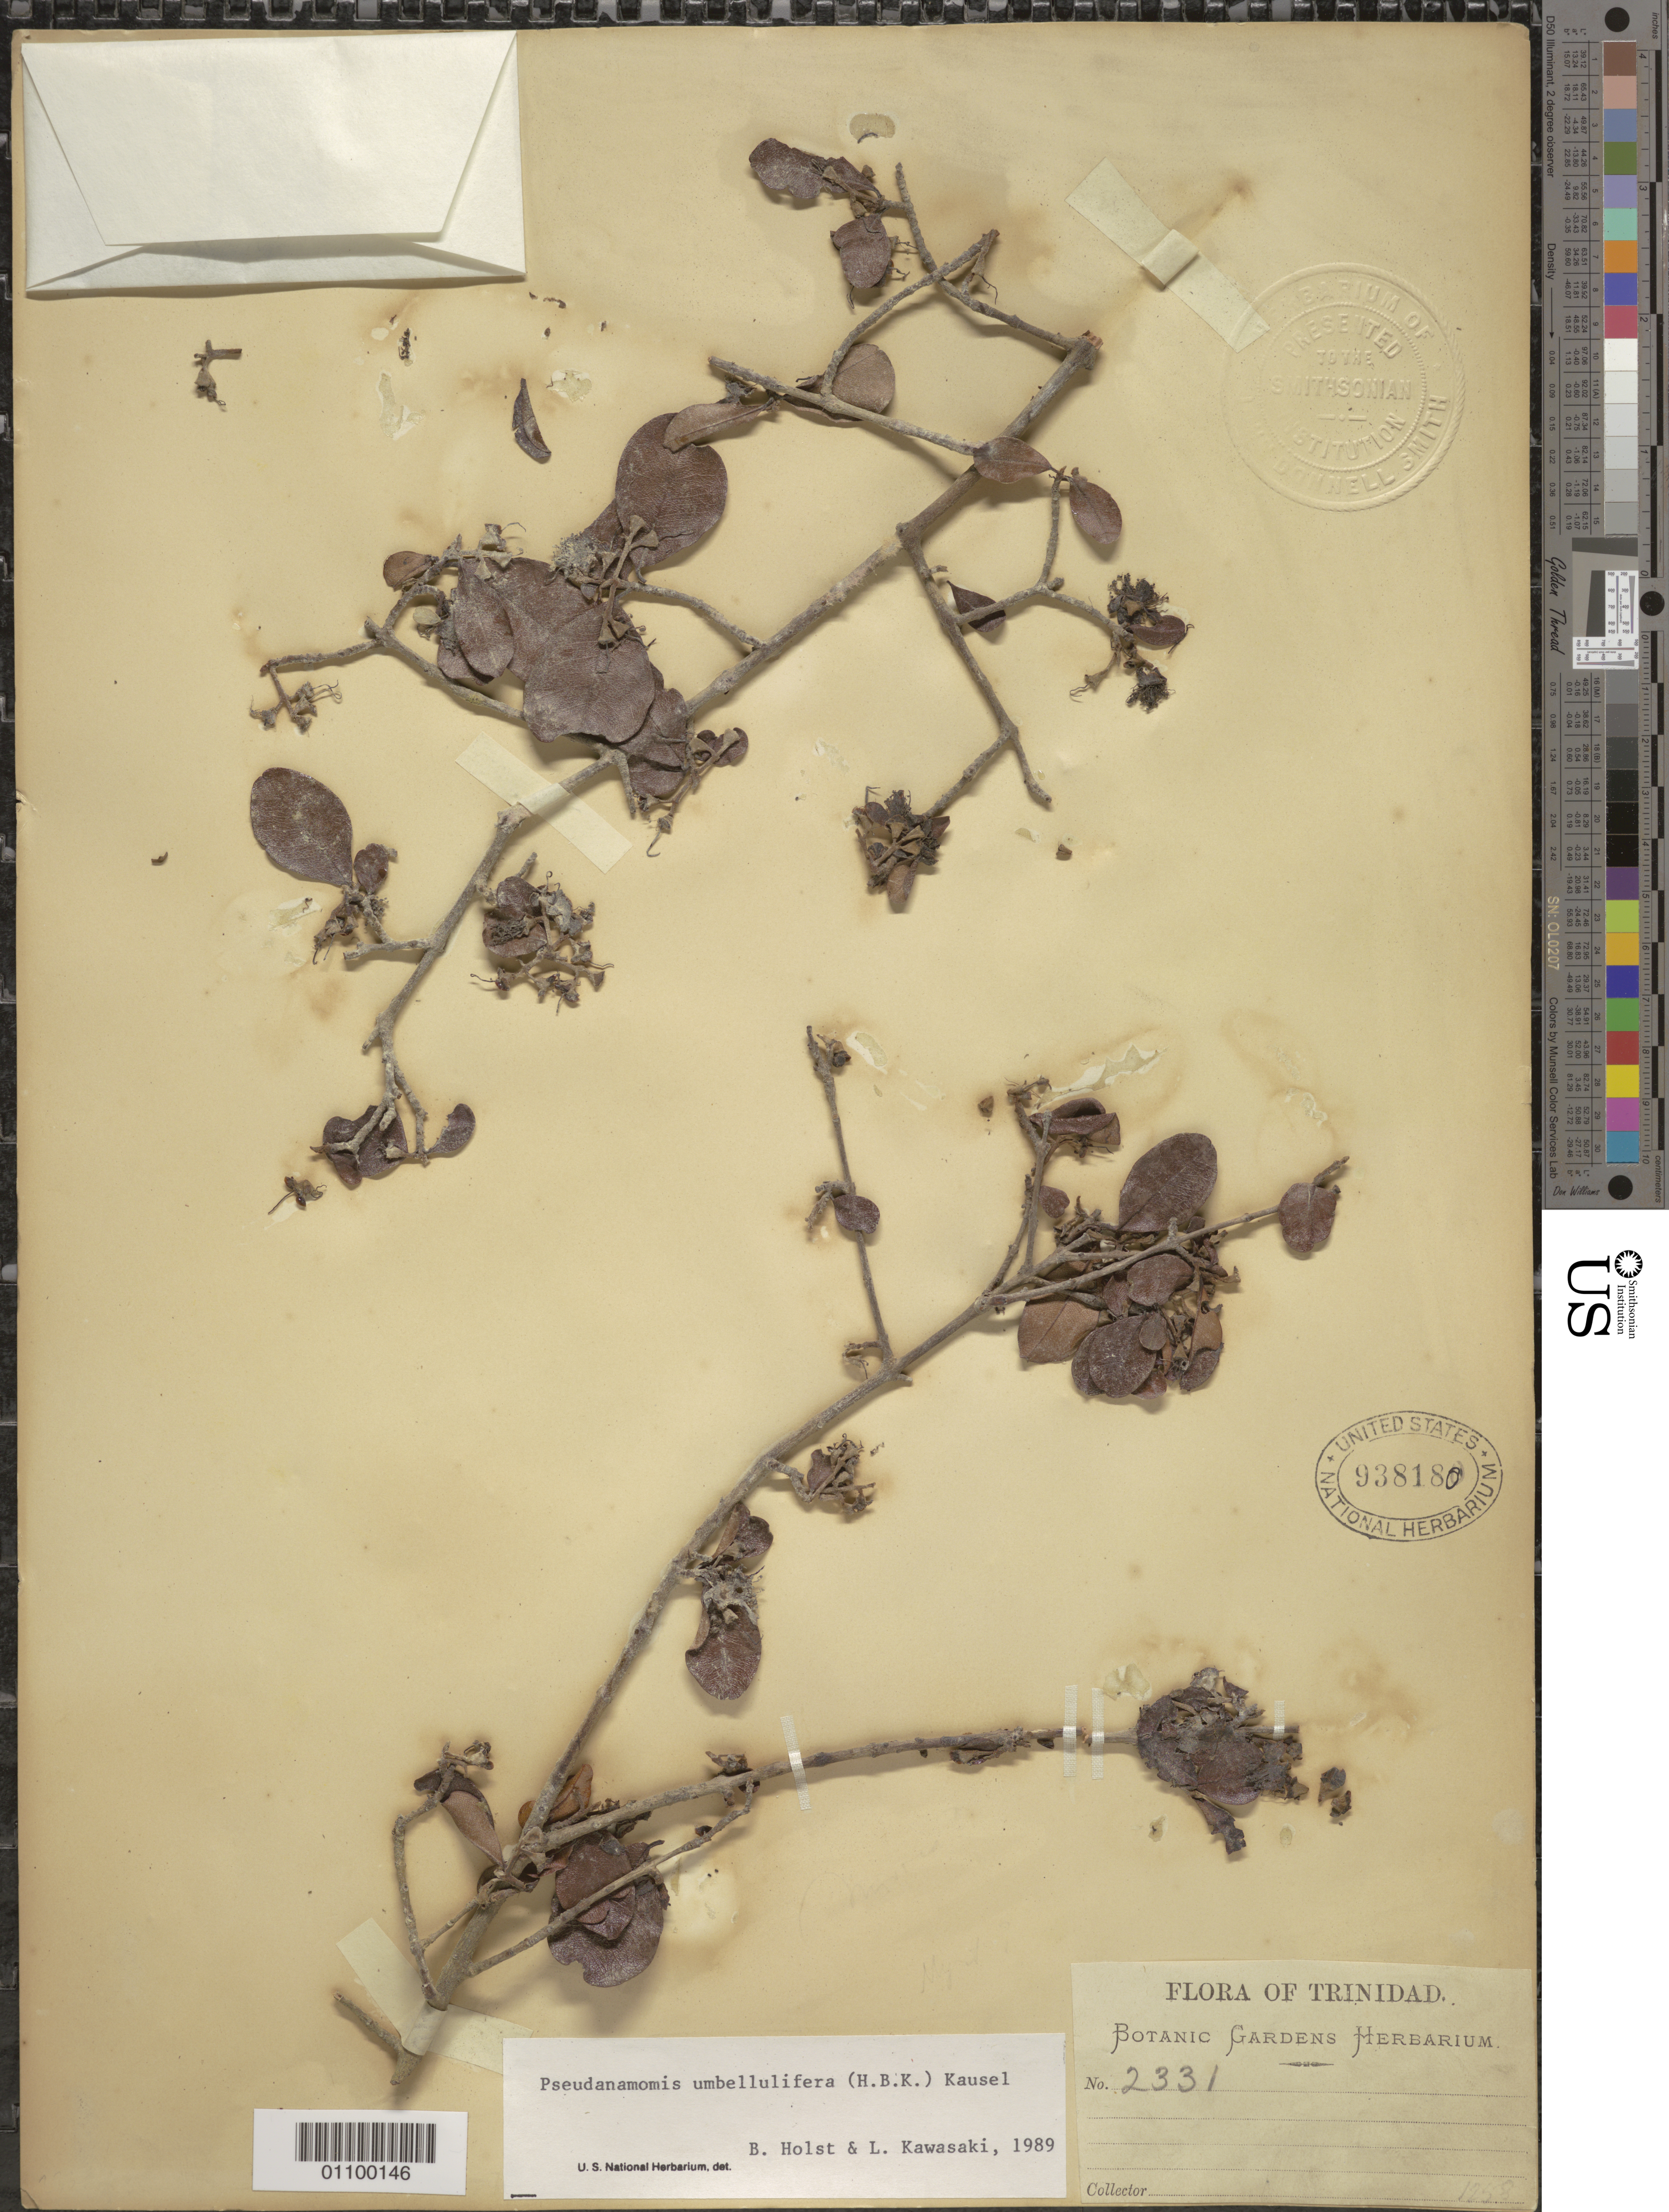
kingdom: Plantae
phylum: Tracheophyta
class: Magnoliopsida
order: Myrtales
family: Myrtaceae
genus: Eugenia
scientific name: Eugenia umbellulifera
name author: (Kunth) Krug & Urb.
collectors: Botanic Gardens Herbarium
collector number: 2331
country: Trinidad and Tobago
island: Trinidad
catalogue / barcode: US 938180